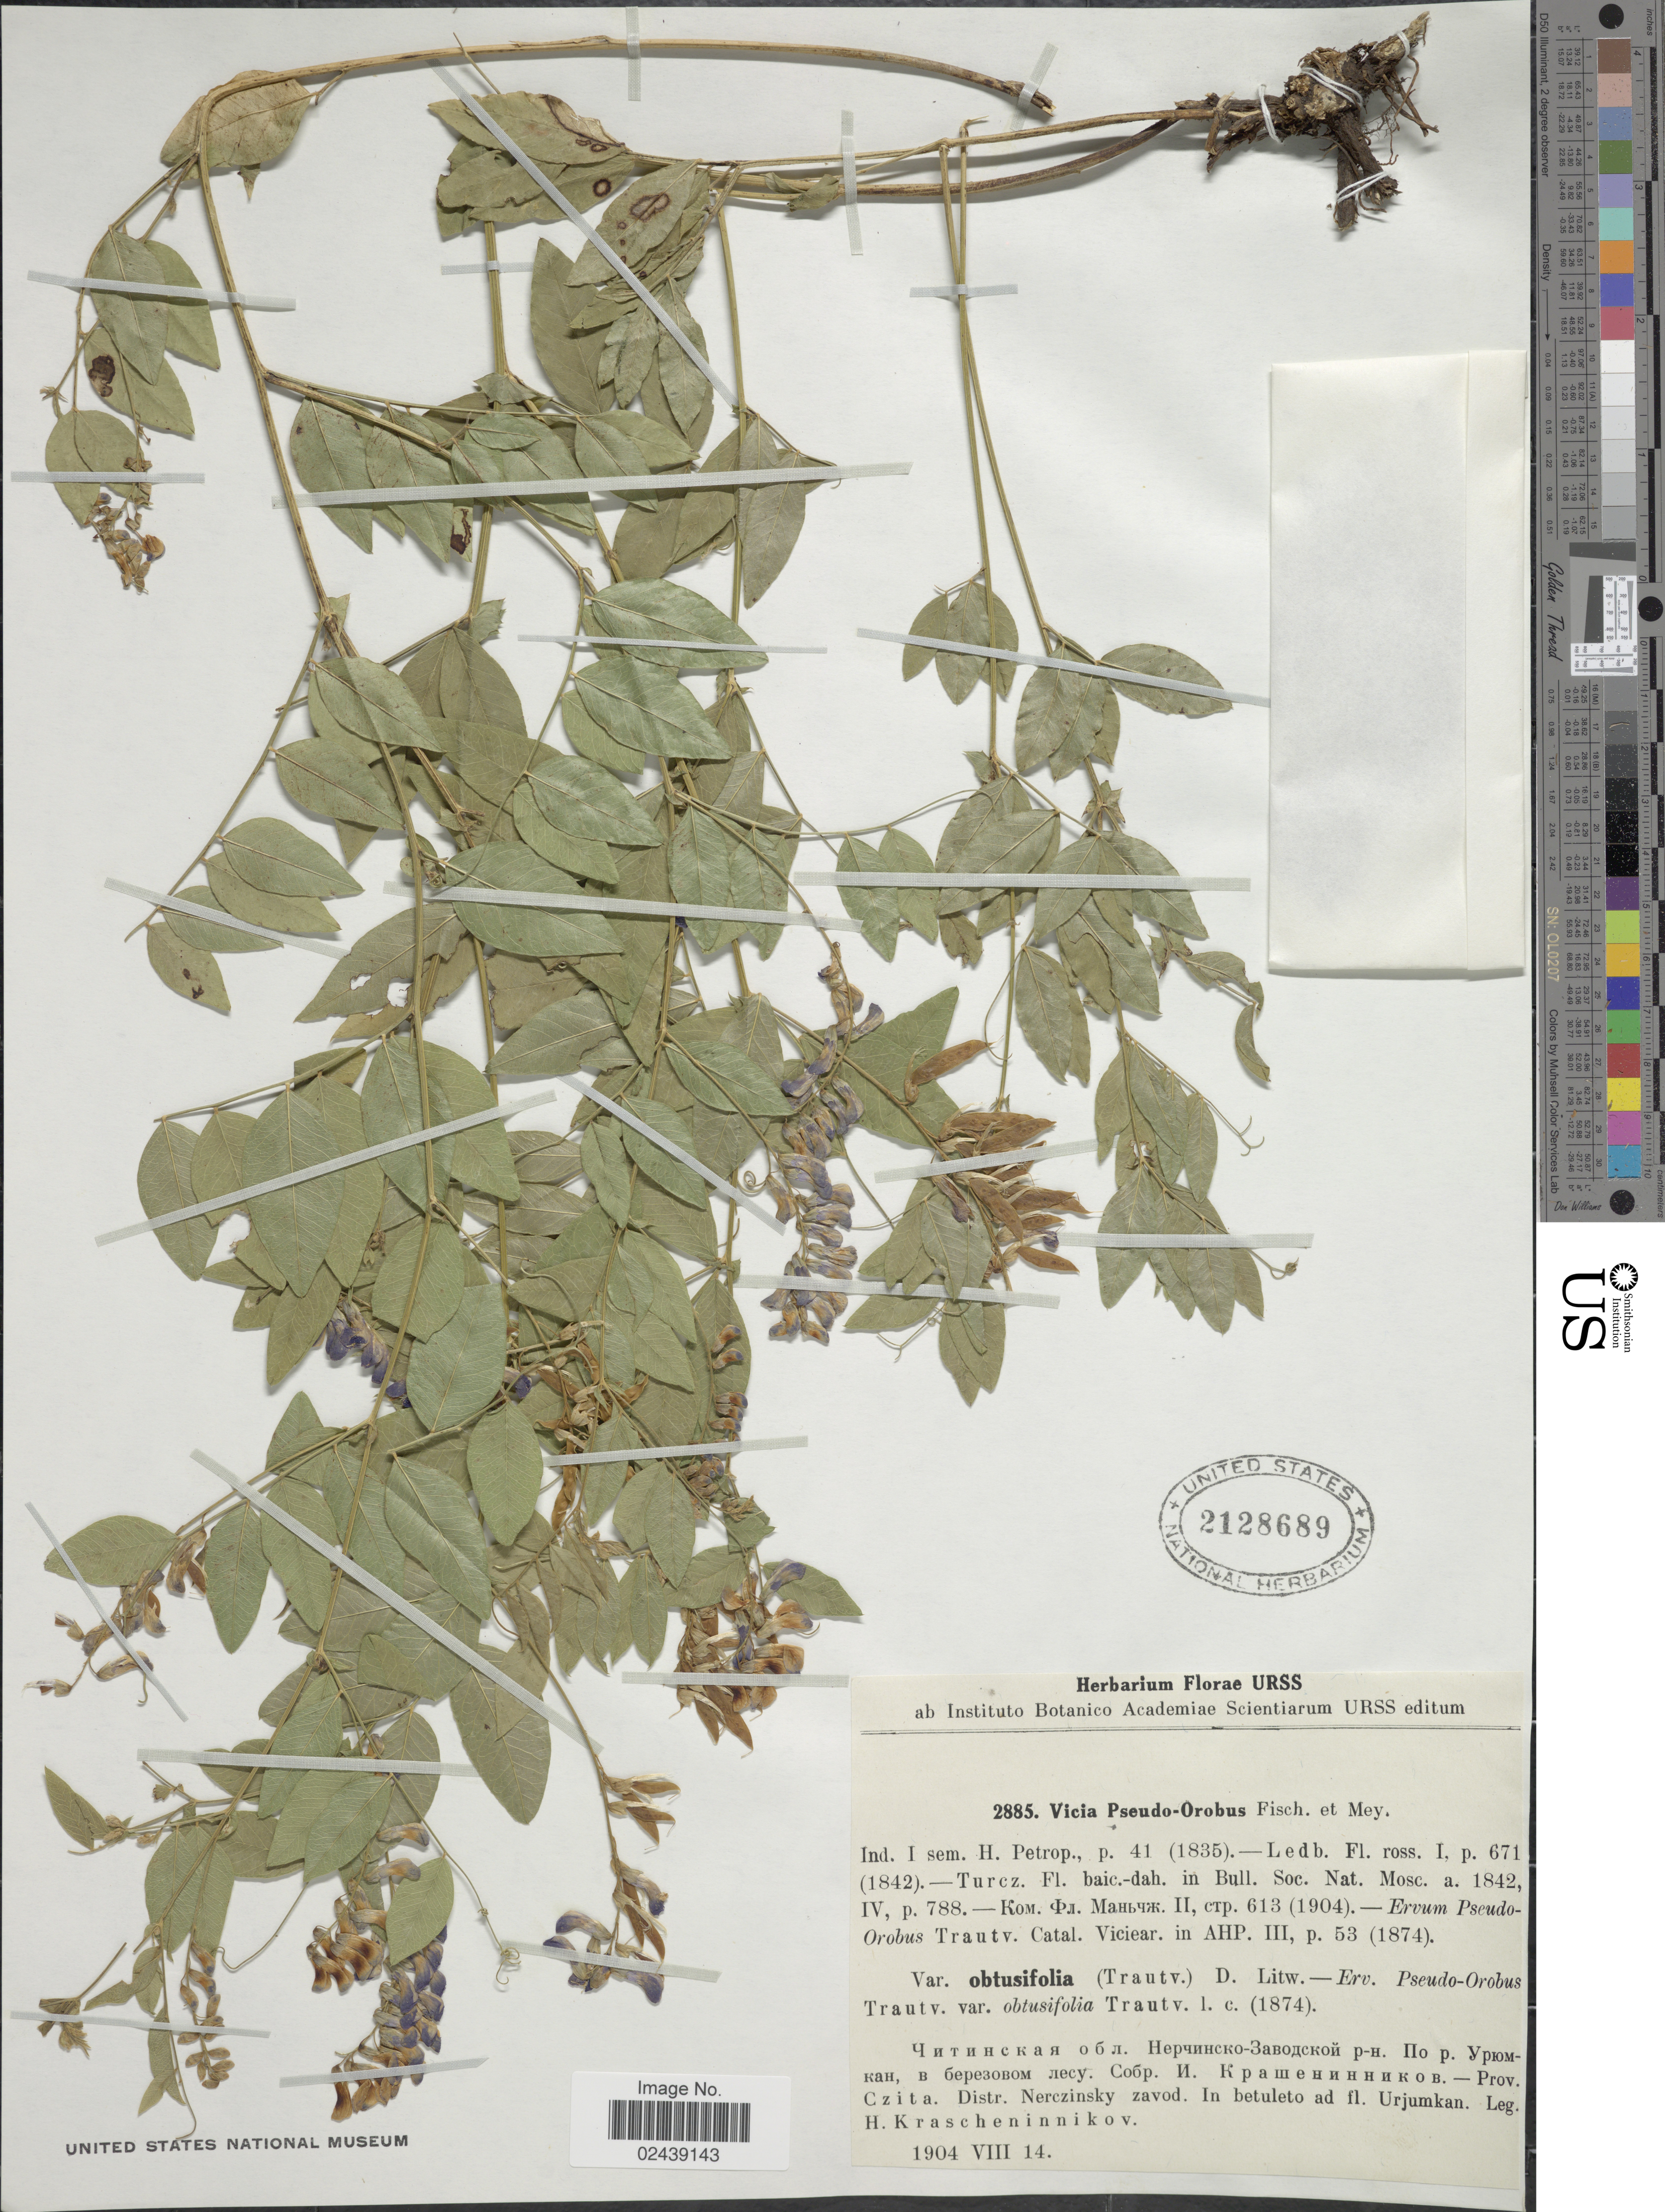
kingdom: Plantae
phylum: Tracheophyta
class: Magnoliopsida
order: Fabales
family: Fabaceae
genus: Vicia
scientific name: Vicia pseudo-orobus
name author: Fisch. & C.A. Mey.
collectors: H. Krascheninnikov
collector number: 2885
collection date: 1904-08-14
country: Russian Federation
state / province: Chelyabinsk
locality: Prov. Czita, Distr. Nerczinsky zavod, in betuleto ad. fl. Urjumkan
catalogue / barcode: US 2128689